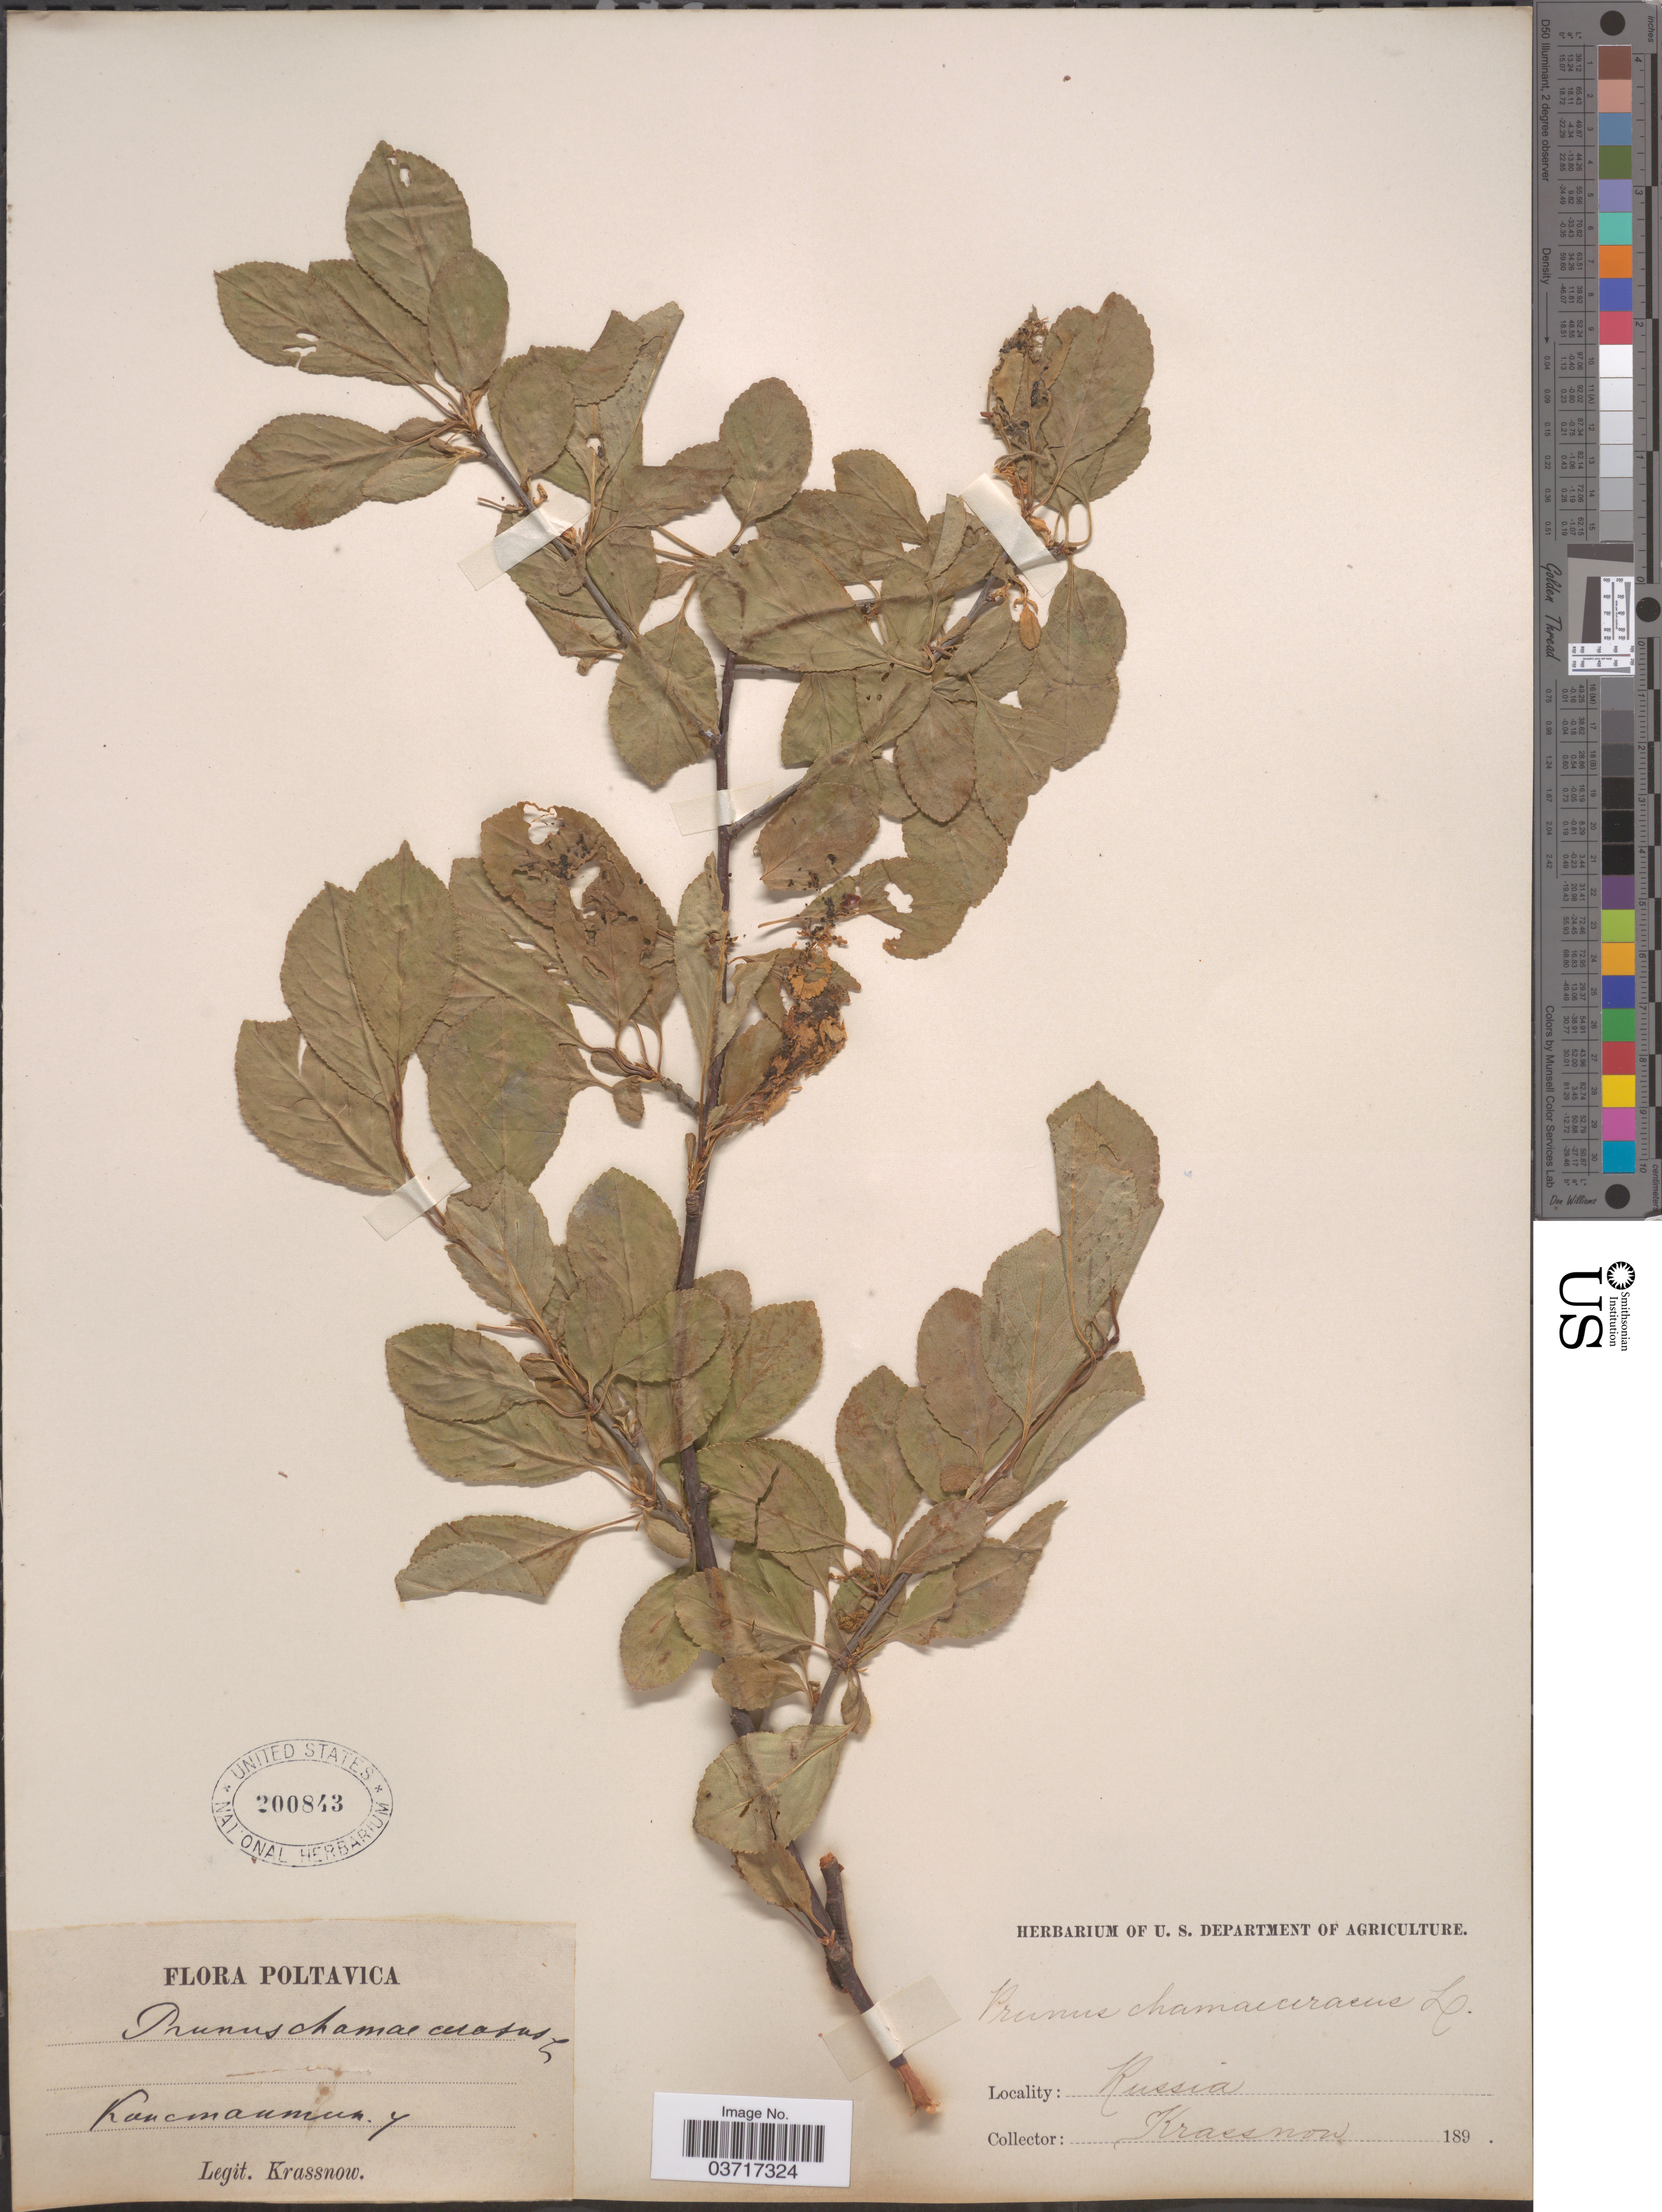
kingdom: Plantae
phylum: Tracheophyta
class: Magnoliopsida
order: Rosales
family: Rosaceae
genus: Prunus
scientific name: Prunus chamaecerasus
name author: Jacq.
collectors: -. Krassnow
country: Ukraine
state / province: Poltava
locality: Konstantin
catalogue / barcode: US 200843